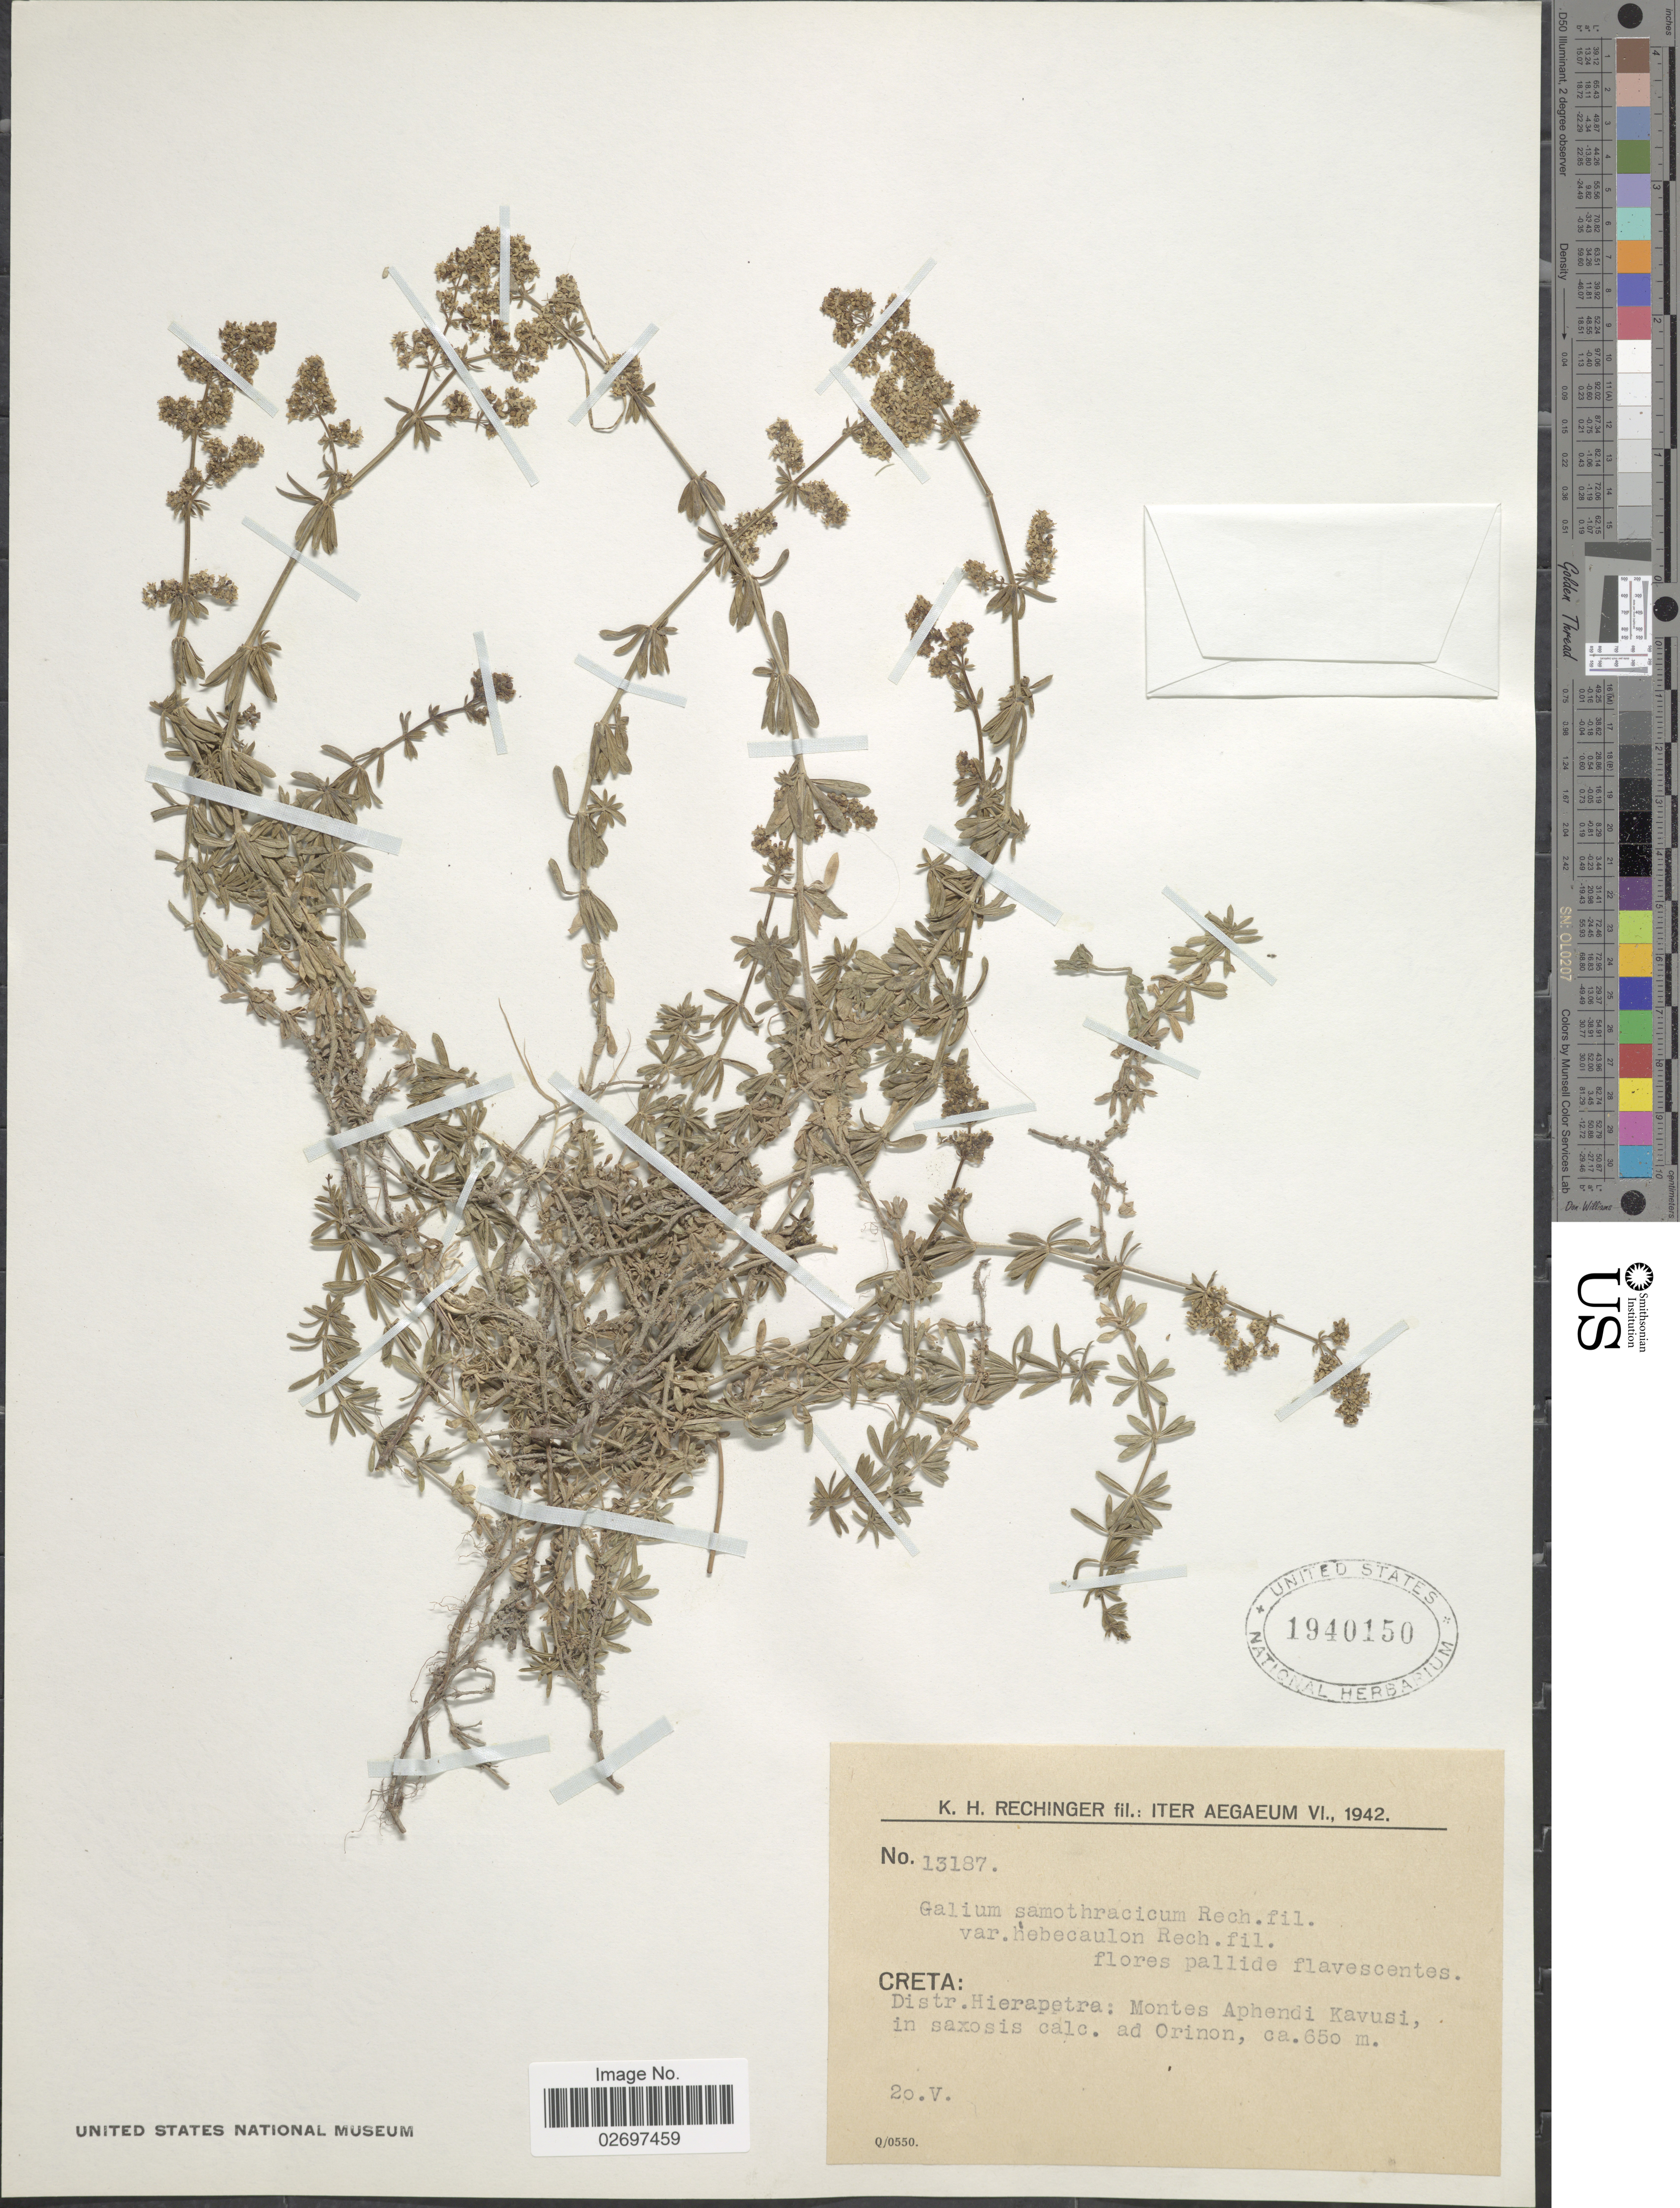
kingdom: Plantae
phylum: Tracheophyta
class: Magnoliopsida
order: Gentianales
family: Rubiaceae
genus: Galium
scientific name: Galium samothracicum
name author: Rech. f.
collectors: K. H. Rechinger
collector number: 13187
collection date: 1942-05-20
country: Greece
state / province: Crete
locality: Aegaeum. Creta: Distr. Hierapetra: Montes Aphendi Kavusi, in saxosis calc. ad Orinon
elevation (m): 650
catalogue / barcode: US 1940150